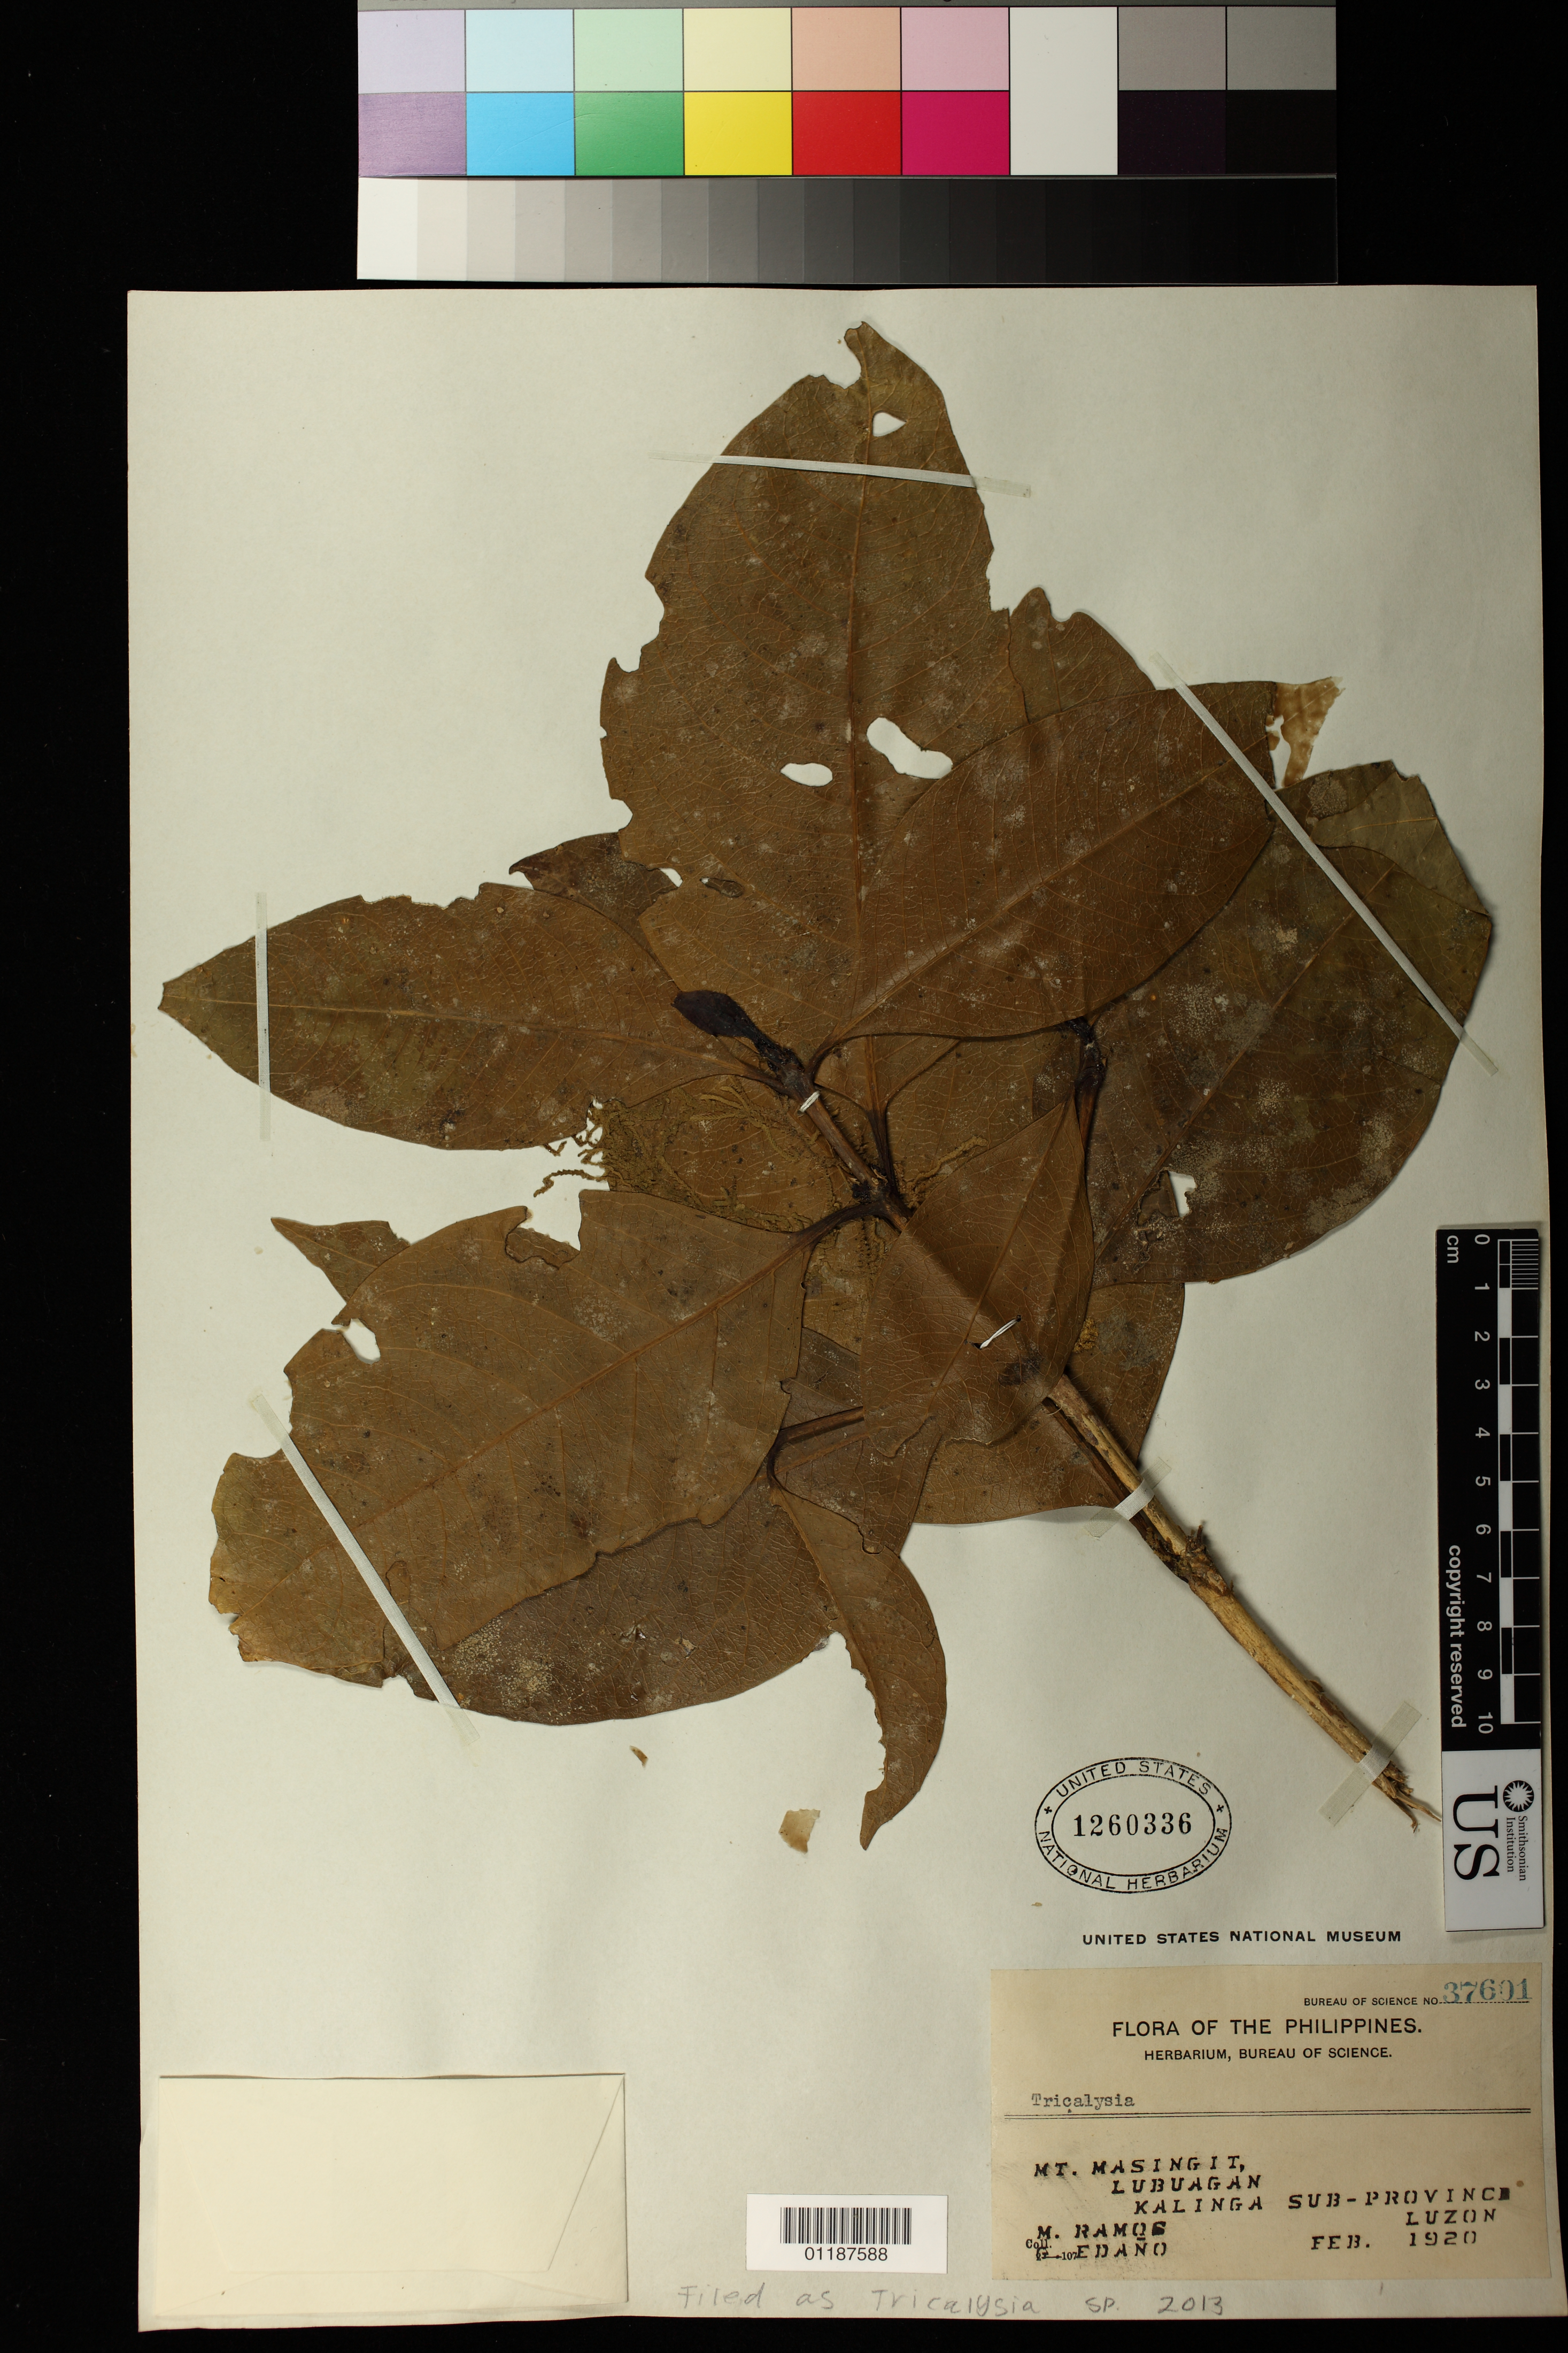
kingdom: Plantae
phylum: Tracheophyta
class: Magnoliopsida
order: Gentianales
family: Rubiaceae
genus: Tricalysia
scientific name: Tricalysia sp.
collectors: M. Ramos & G. Edaño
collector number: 37601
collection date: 1920-02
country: Philippines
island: Luzon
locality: Mt. Masingit, Lubuagan, Kalinga Sub-Province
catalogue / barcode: US 1260336